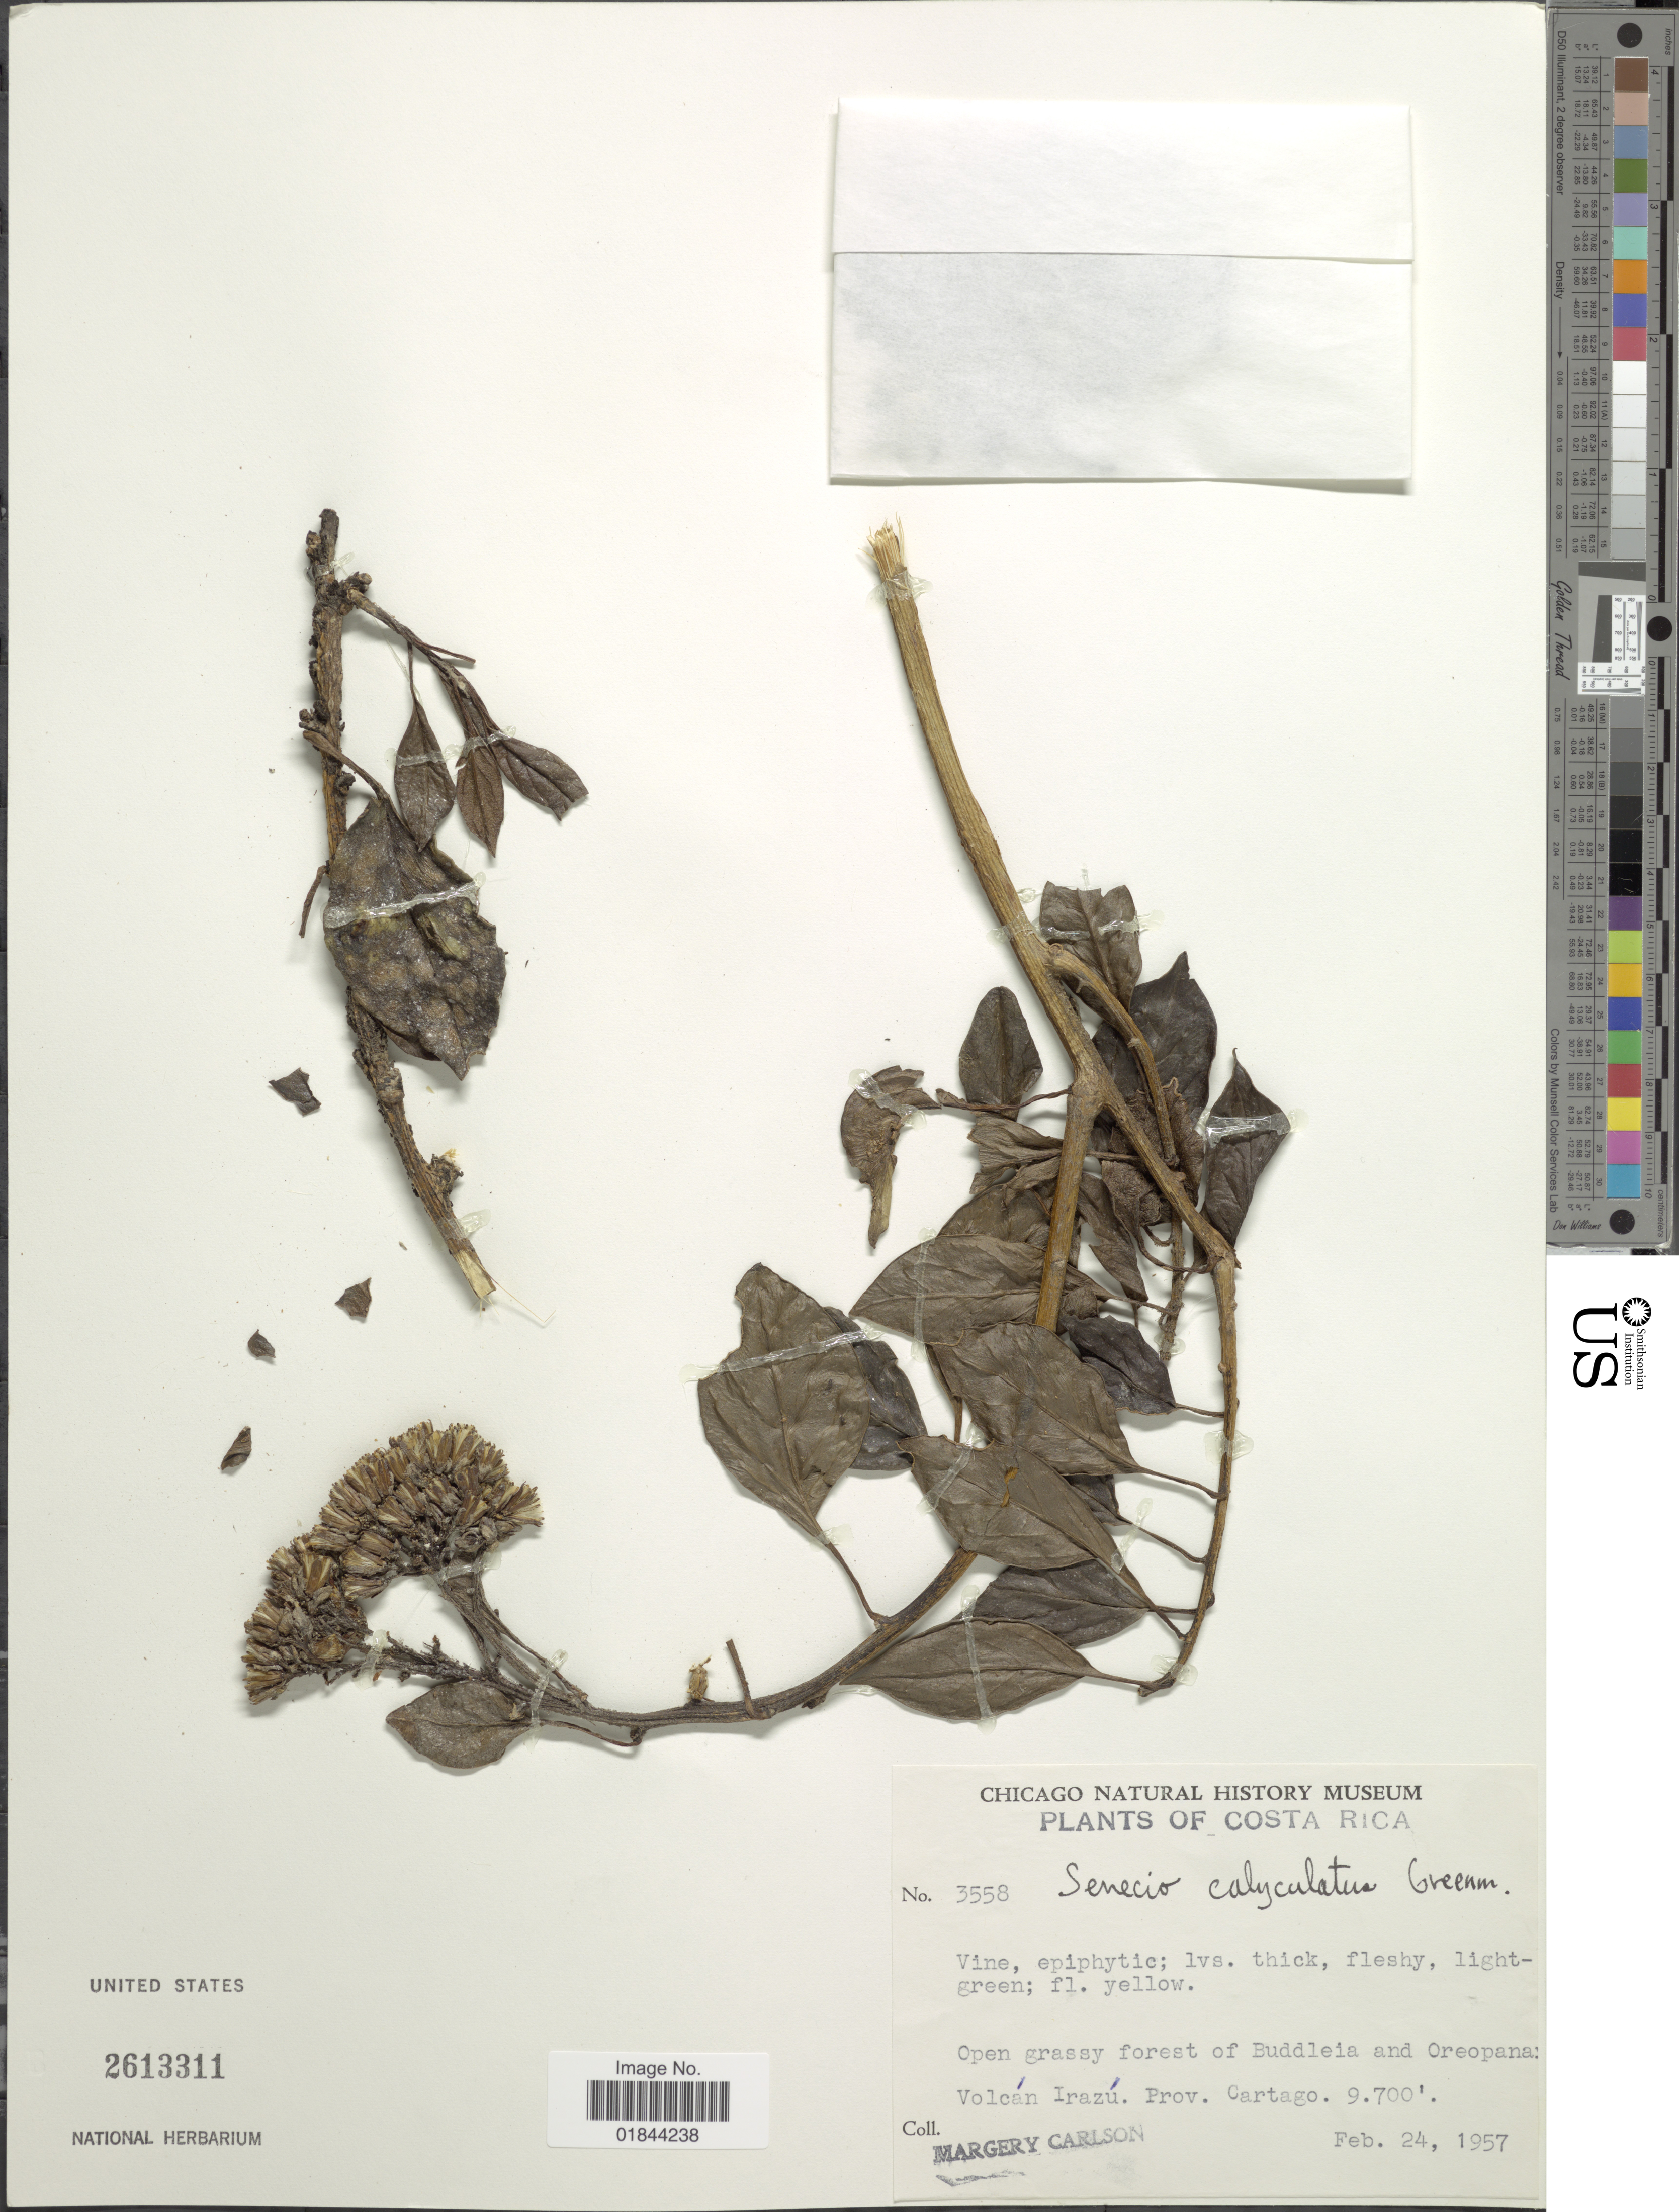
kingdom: Plantae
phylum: Tracheophyta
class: Magnoliopsida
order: Asterales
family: Asteraceae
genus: Pentacalia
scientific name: Pentacalia calyculata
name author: (Greenm.) H. Rob. & Cuatrec.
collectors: M. C. Carlson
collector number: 3558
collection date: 1957-02-24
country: Costa Rica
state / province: Cartago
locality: Open grassy forest of Buddleia and Oreopana: Volcan Irazu.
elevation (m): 2957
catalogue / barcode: US 2613311